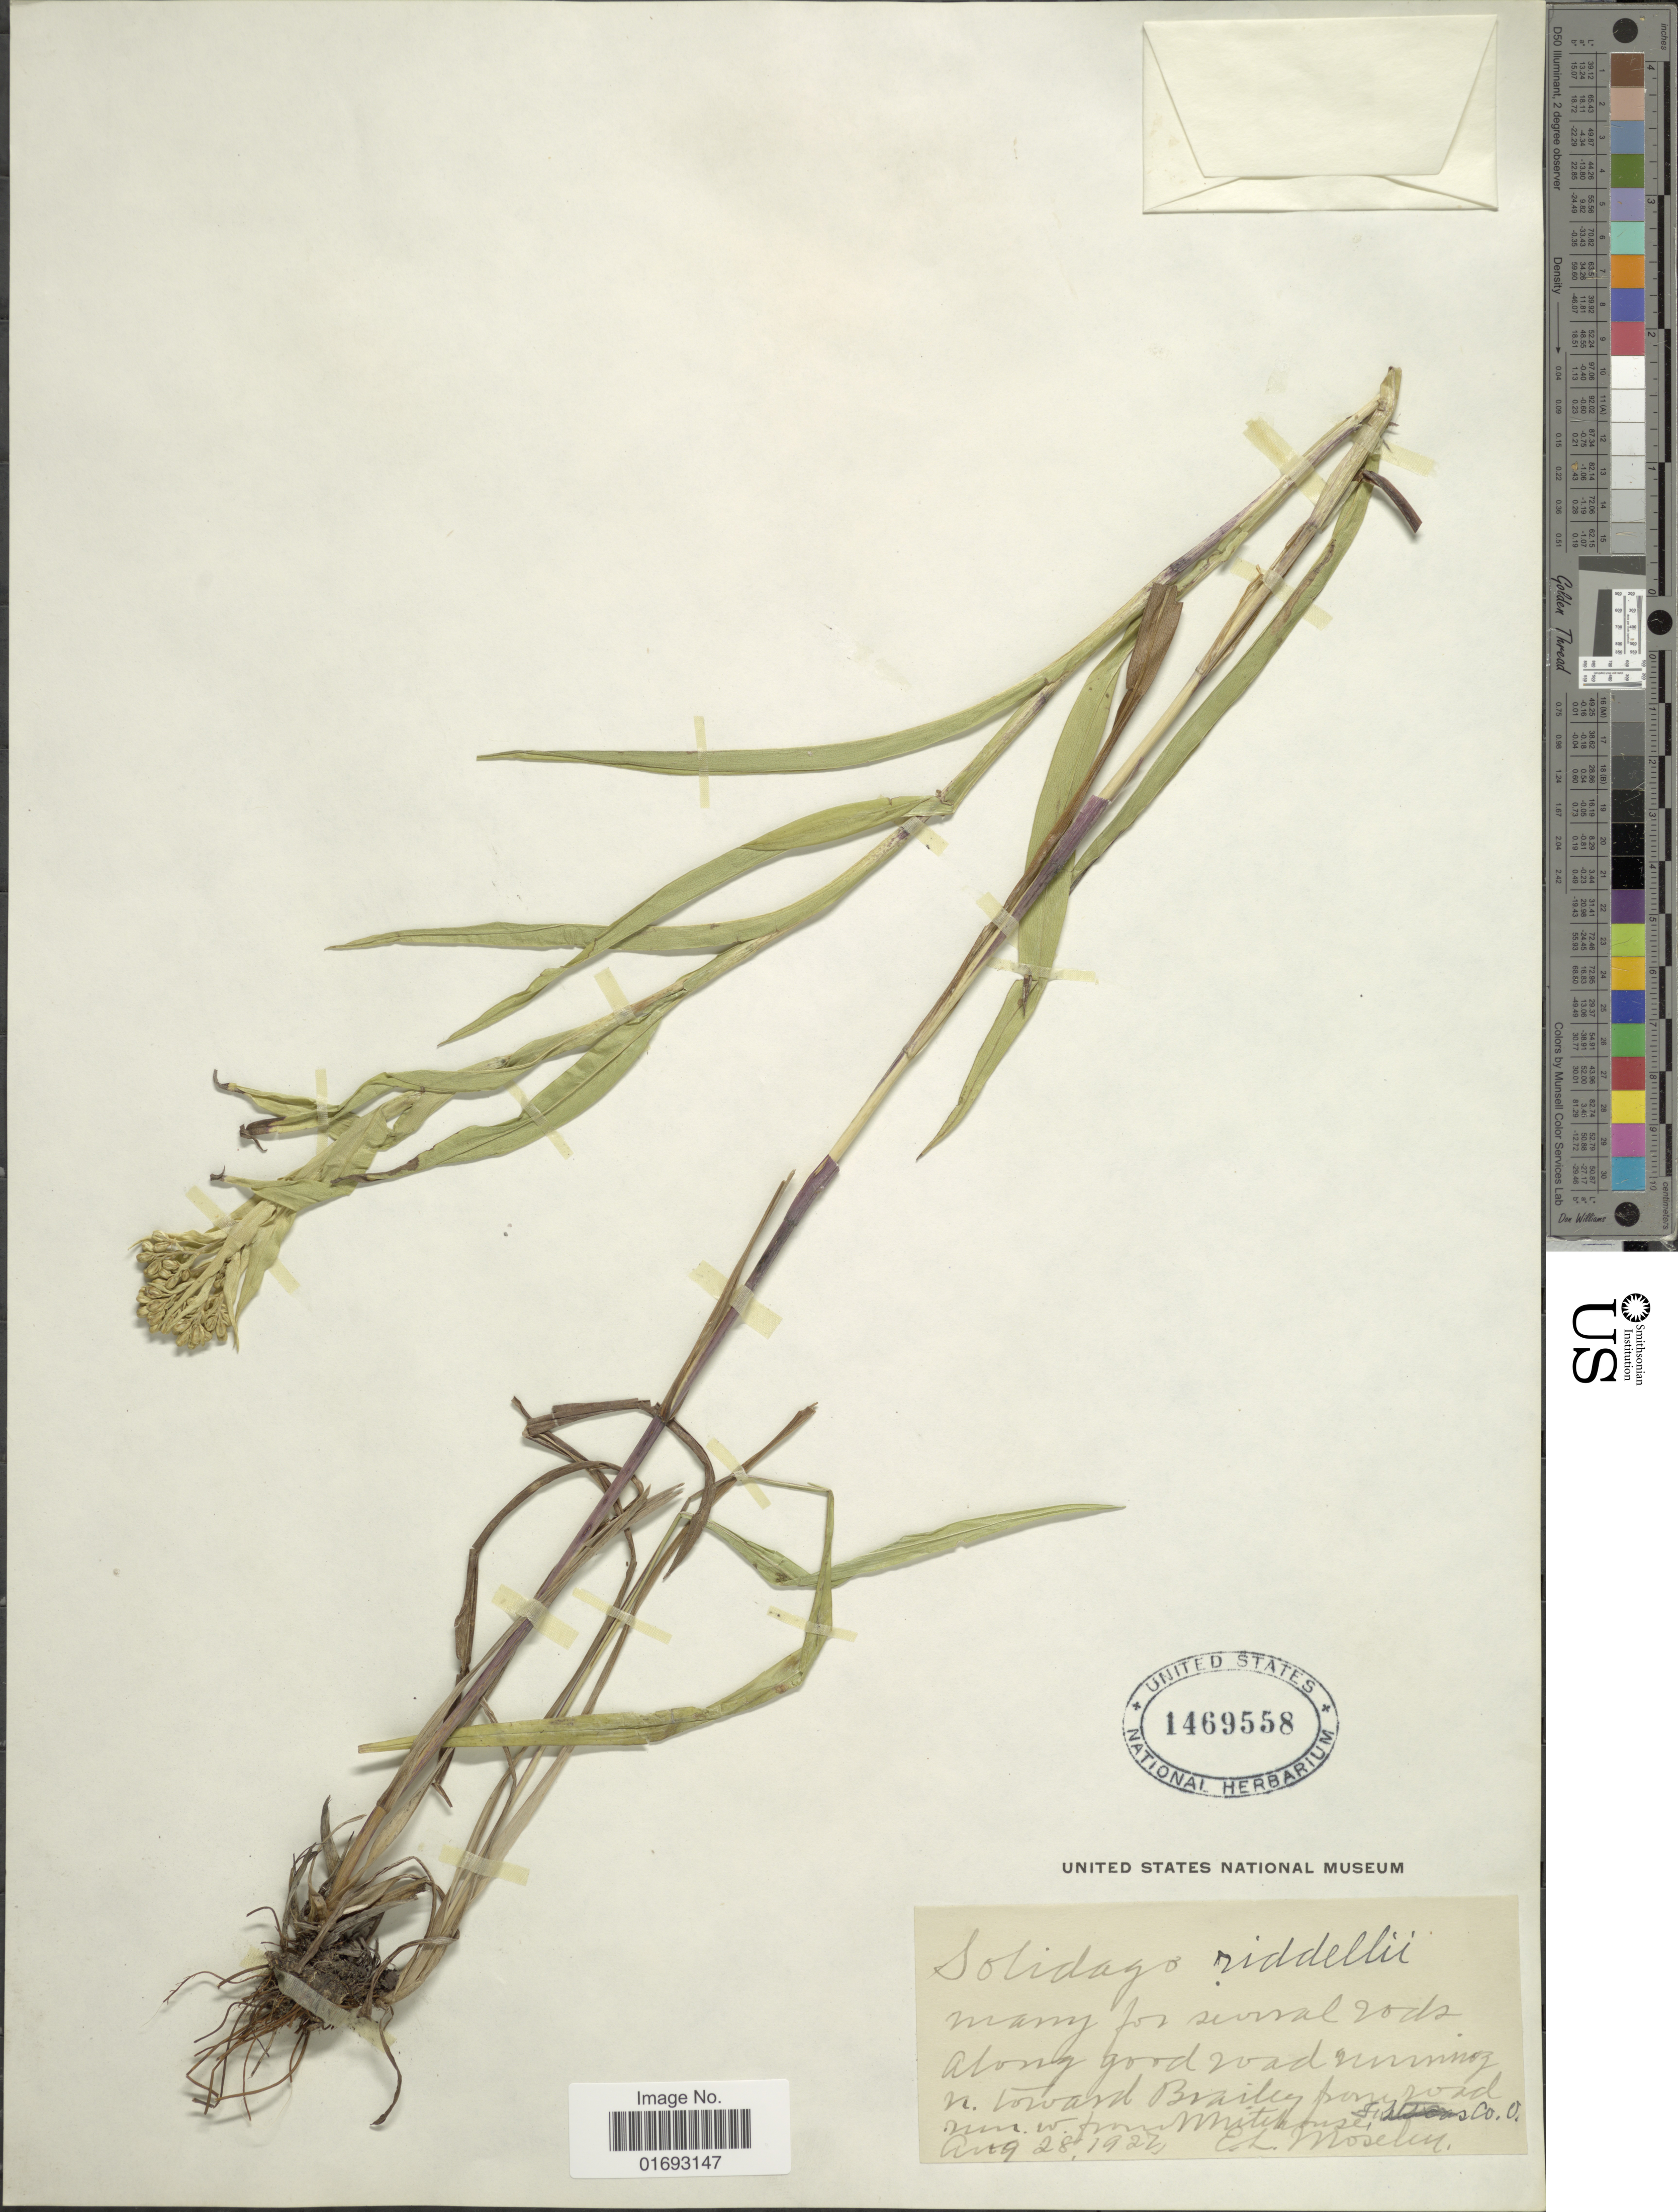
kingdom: Plantae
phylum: Tracheophyta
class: Magnoliopsida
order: Asterales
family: Asteraceae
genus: Oligoneuron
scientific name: Oligoneuron riddellii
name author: (Frank) Rydb.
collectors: E. Moseley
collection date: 1922-08-28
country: United States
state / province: Ohio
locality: Along good road running n, toward Brailey from road num. W. from Whitehouse Co. [interpreted]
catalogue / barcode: US 1469558